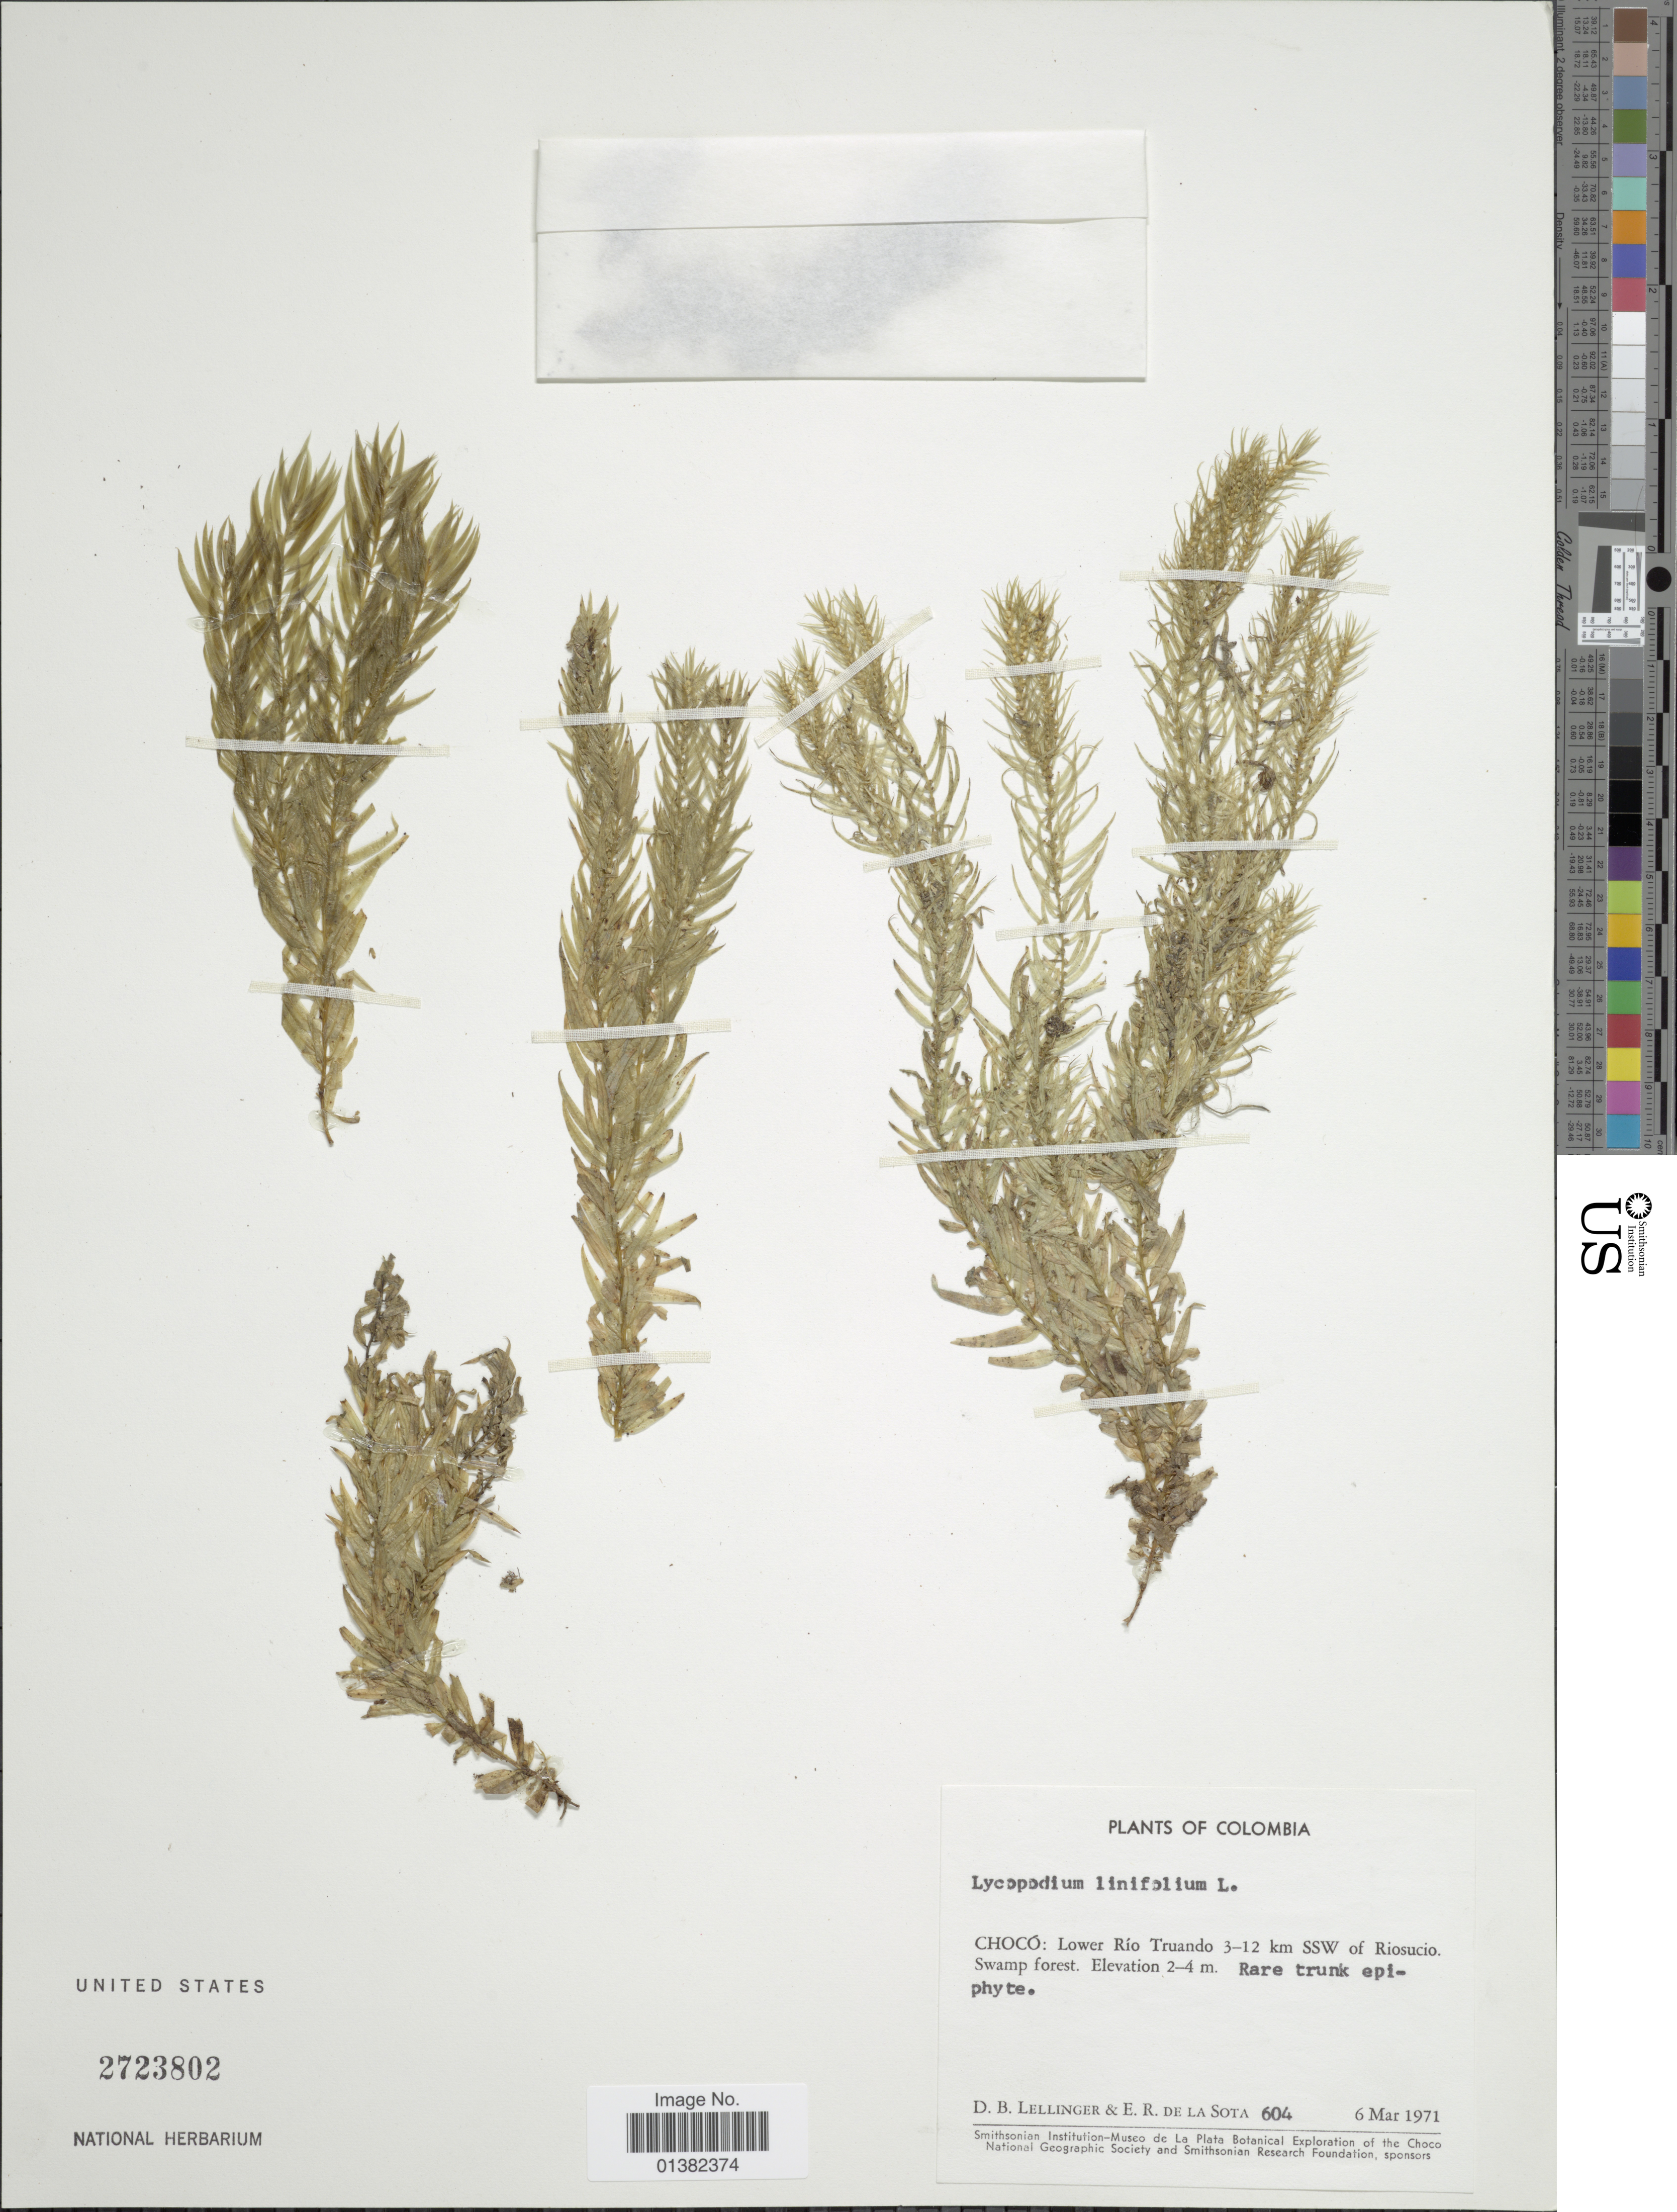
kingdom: Plantae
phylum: Tracheophyta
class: Lycopodiopsida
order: Lycopodiales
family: Lycopodiaceae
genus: Phlegmariurus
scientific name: Phlegmariurus linifolius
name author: (L.) B. Øllg.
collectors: D. B. Lellinger & E. R. de la Sota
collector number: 604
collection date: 1971-03-06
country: Colombia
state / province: Chocó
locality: Lower Río Truando, 3-12 km SSW of Riosucio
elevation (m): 2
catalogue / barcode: US 2723802